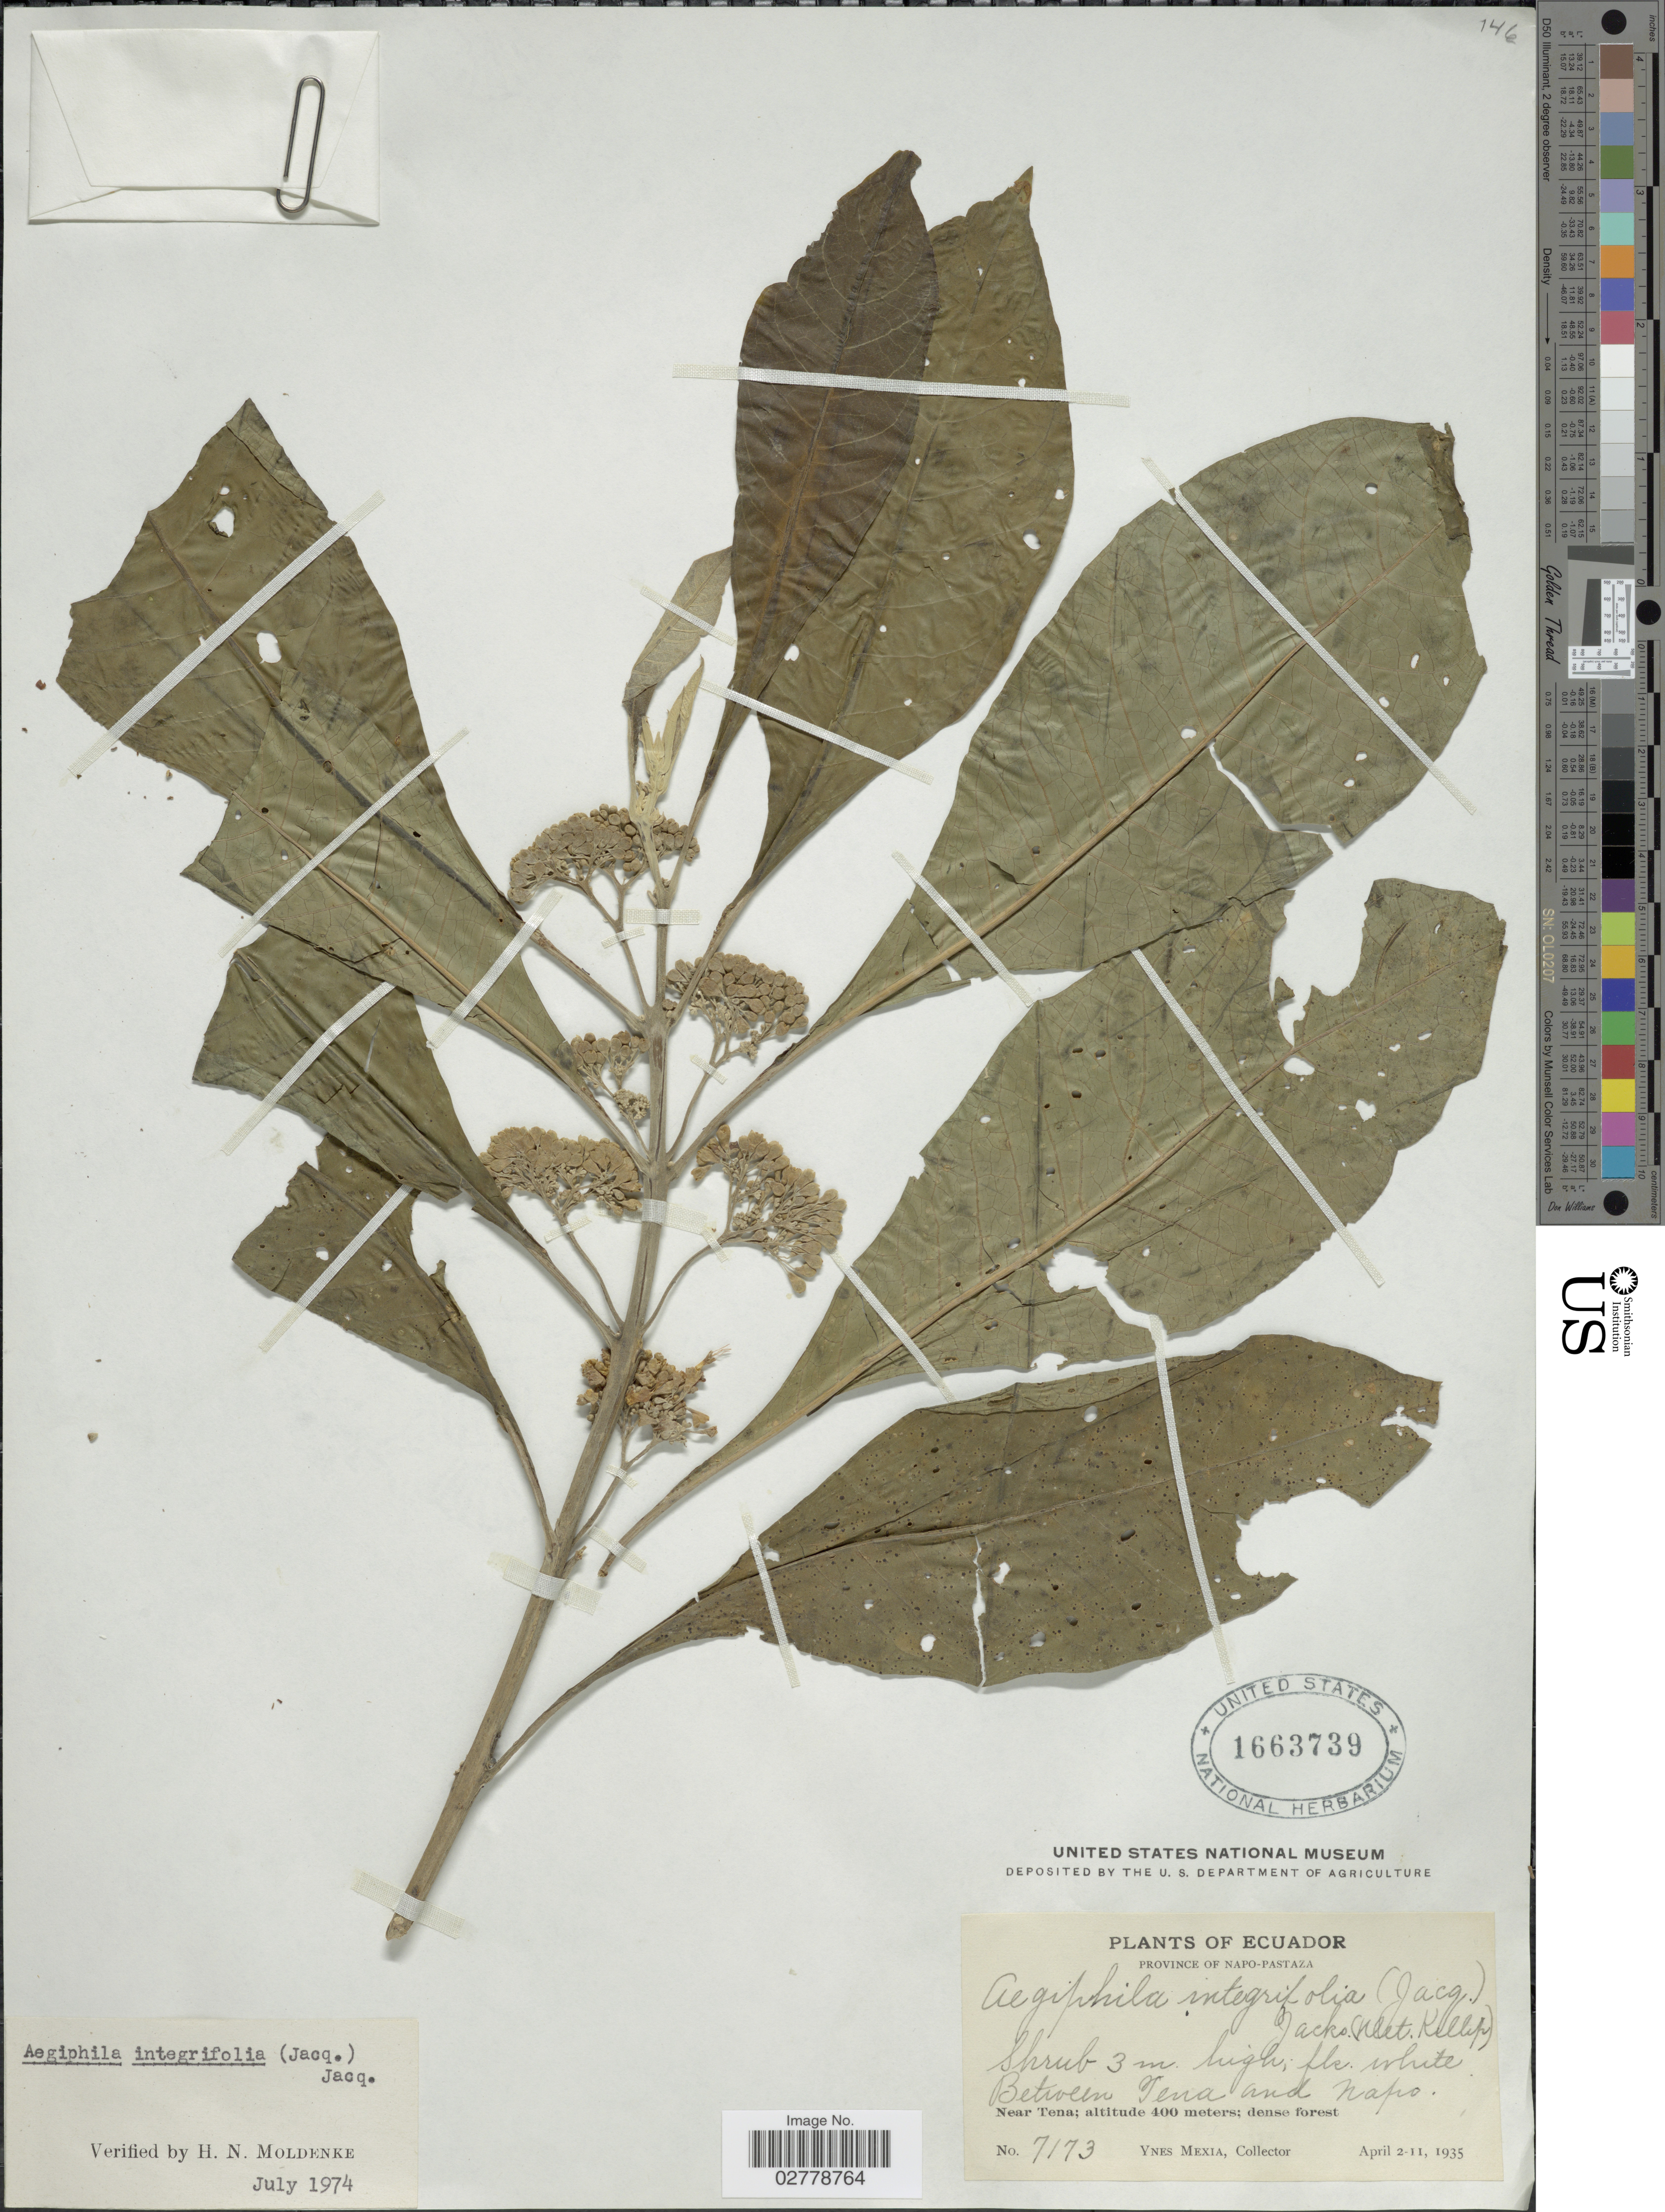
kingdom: Plantae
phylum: Tracheophyta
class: Magnoliopsida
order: Lamiales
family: Lamiaceae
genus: Aegiphila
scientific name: Aegiphila integrifolia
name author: (Jacq.) B.D. Jacks.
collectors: Y. Mexia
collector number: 7173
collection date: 1935-04-02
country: Ecuador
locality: Prov. Napo-Pastaza: Near Tena, Between Tena and Napo.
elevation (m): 400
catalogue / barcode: US 1663739